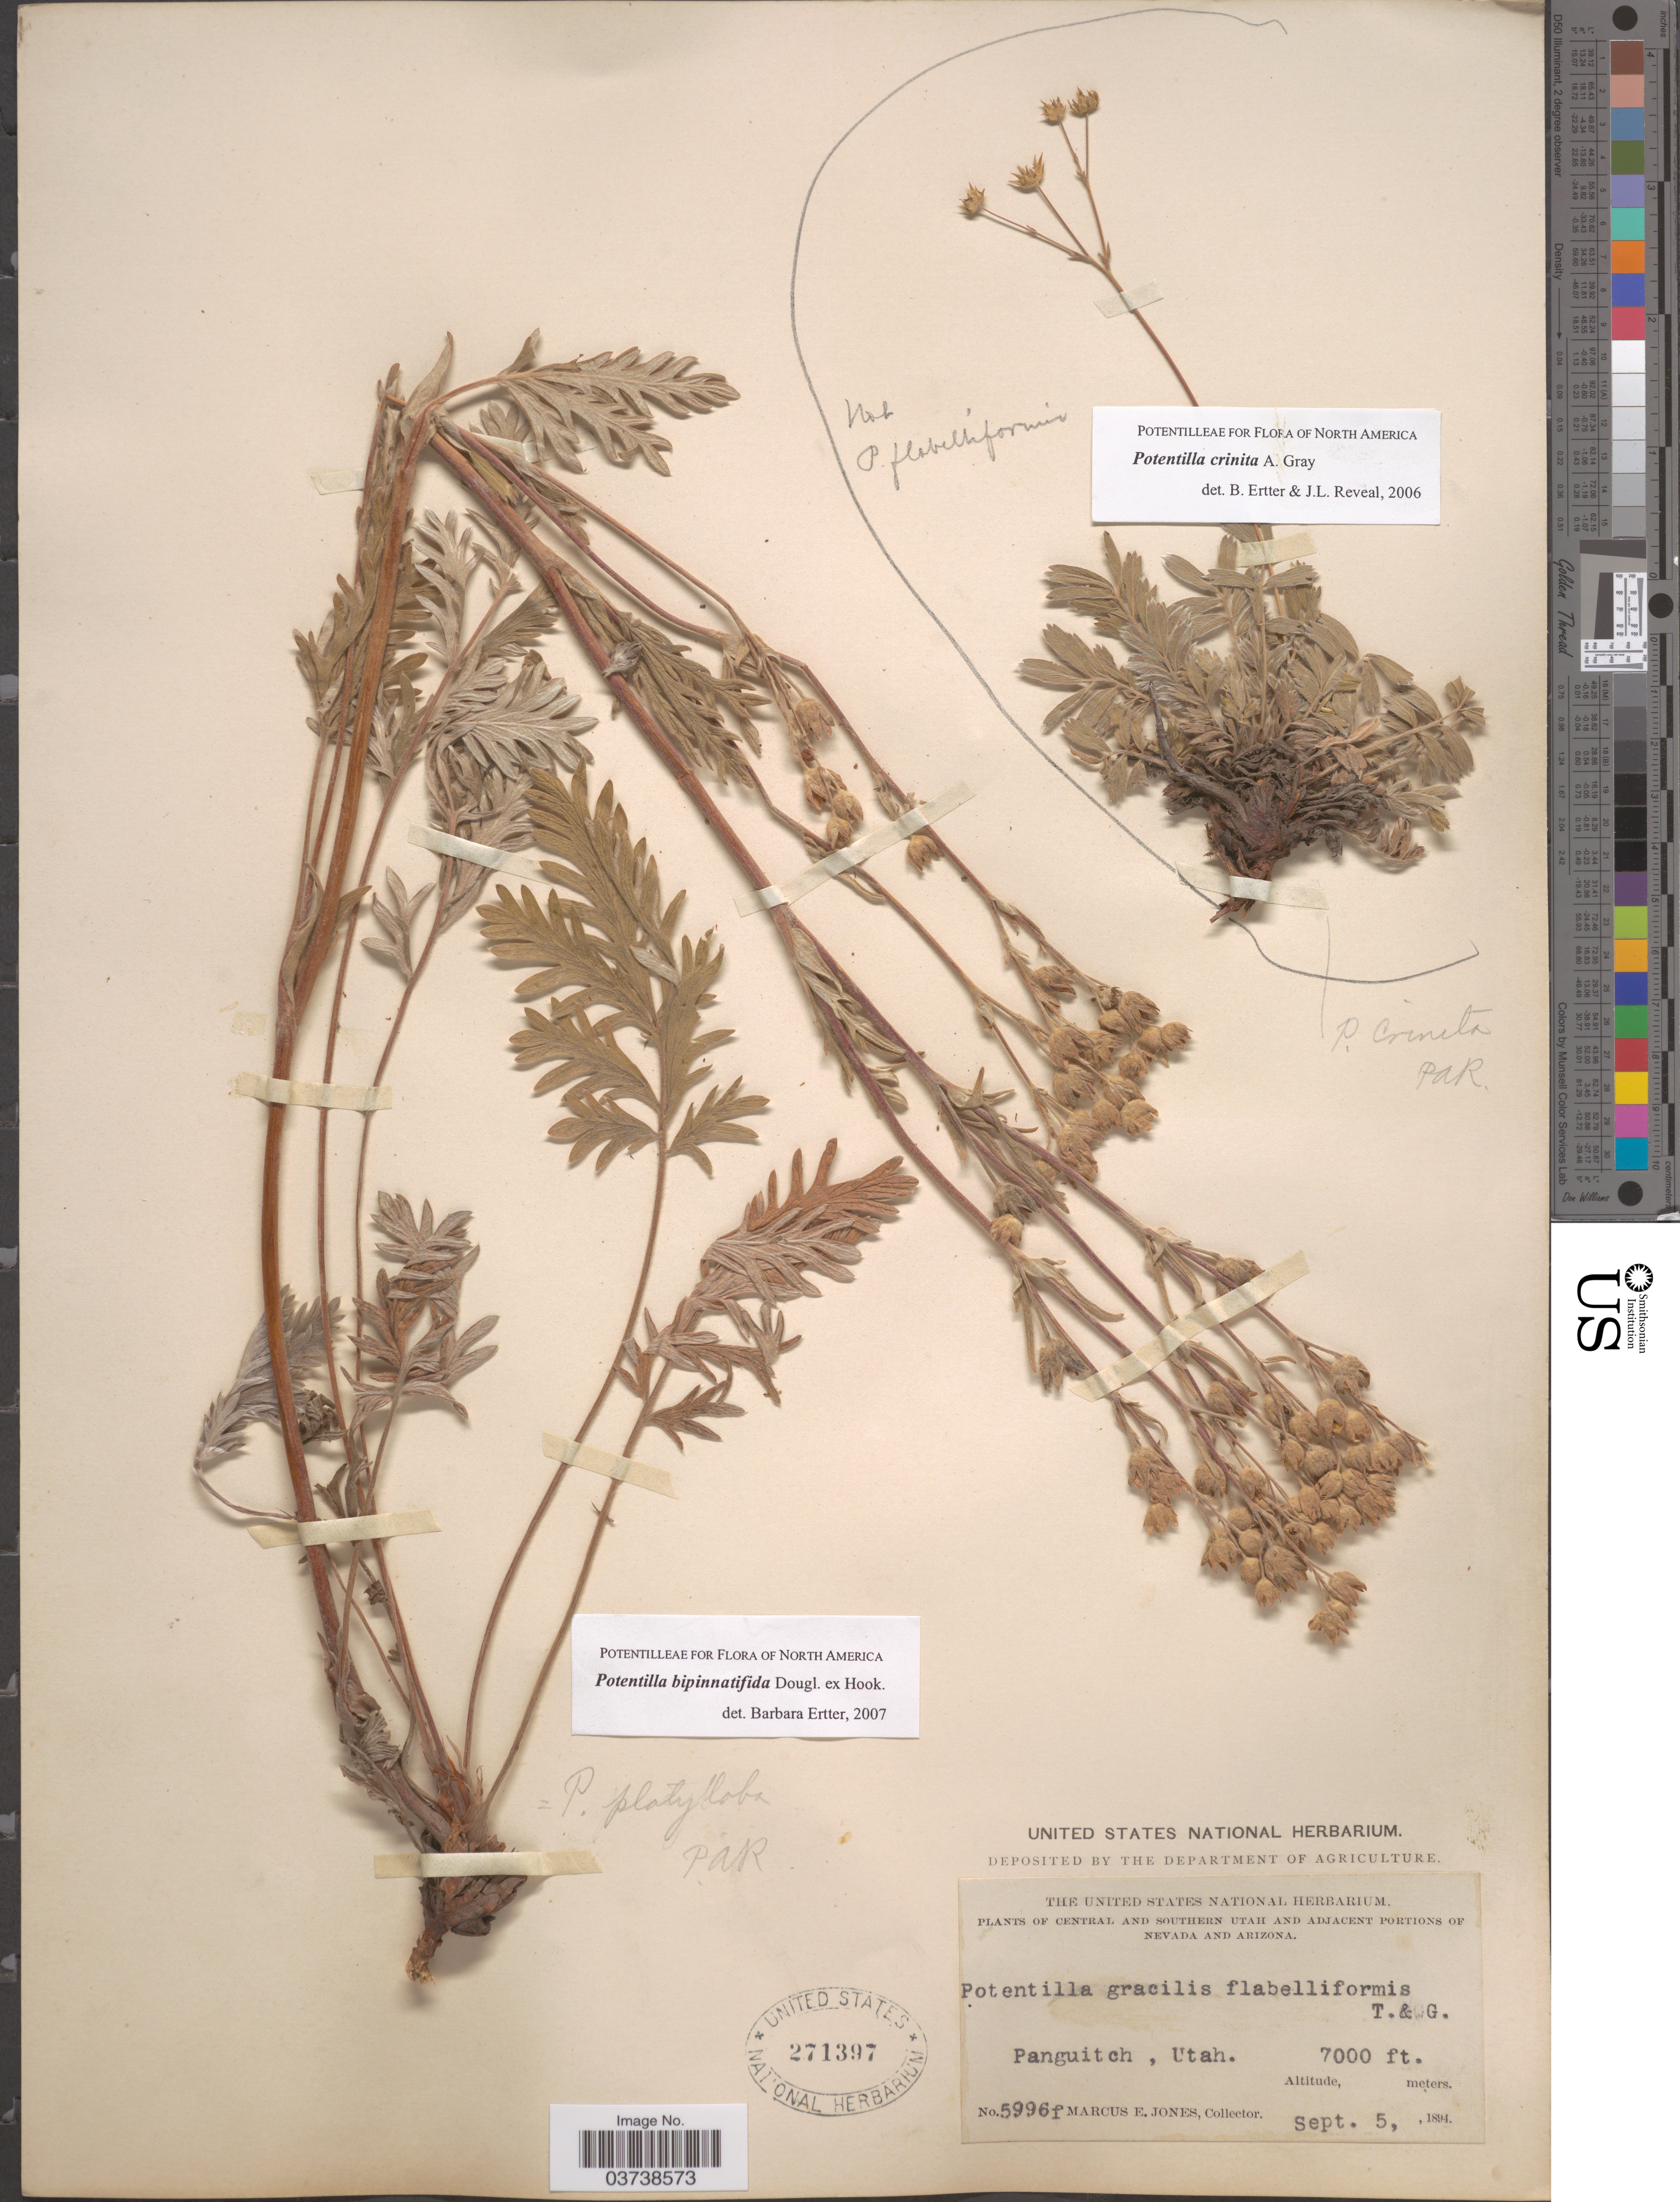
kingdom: Plantae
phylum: Tracheophyta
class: Magnoliopsida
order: Rosales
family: Rosaceae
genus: Potentilla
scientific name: Potentilla bipinnatifida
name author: Douglas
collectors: M. E. Jones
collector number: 5996f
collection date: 1894-09-05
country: United States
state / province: Utah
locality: Central and Southern Utah. Panguitch.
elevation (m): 2134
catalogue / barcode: US 271397